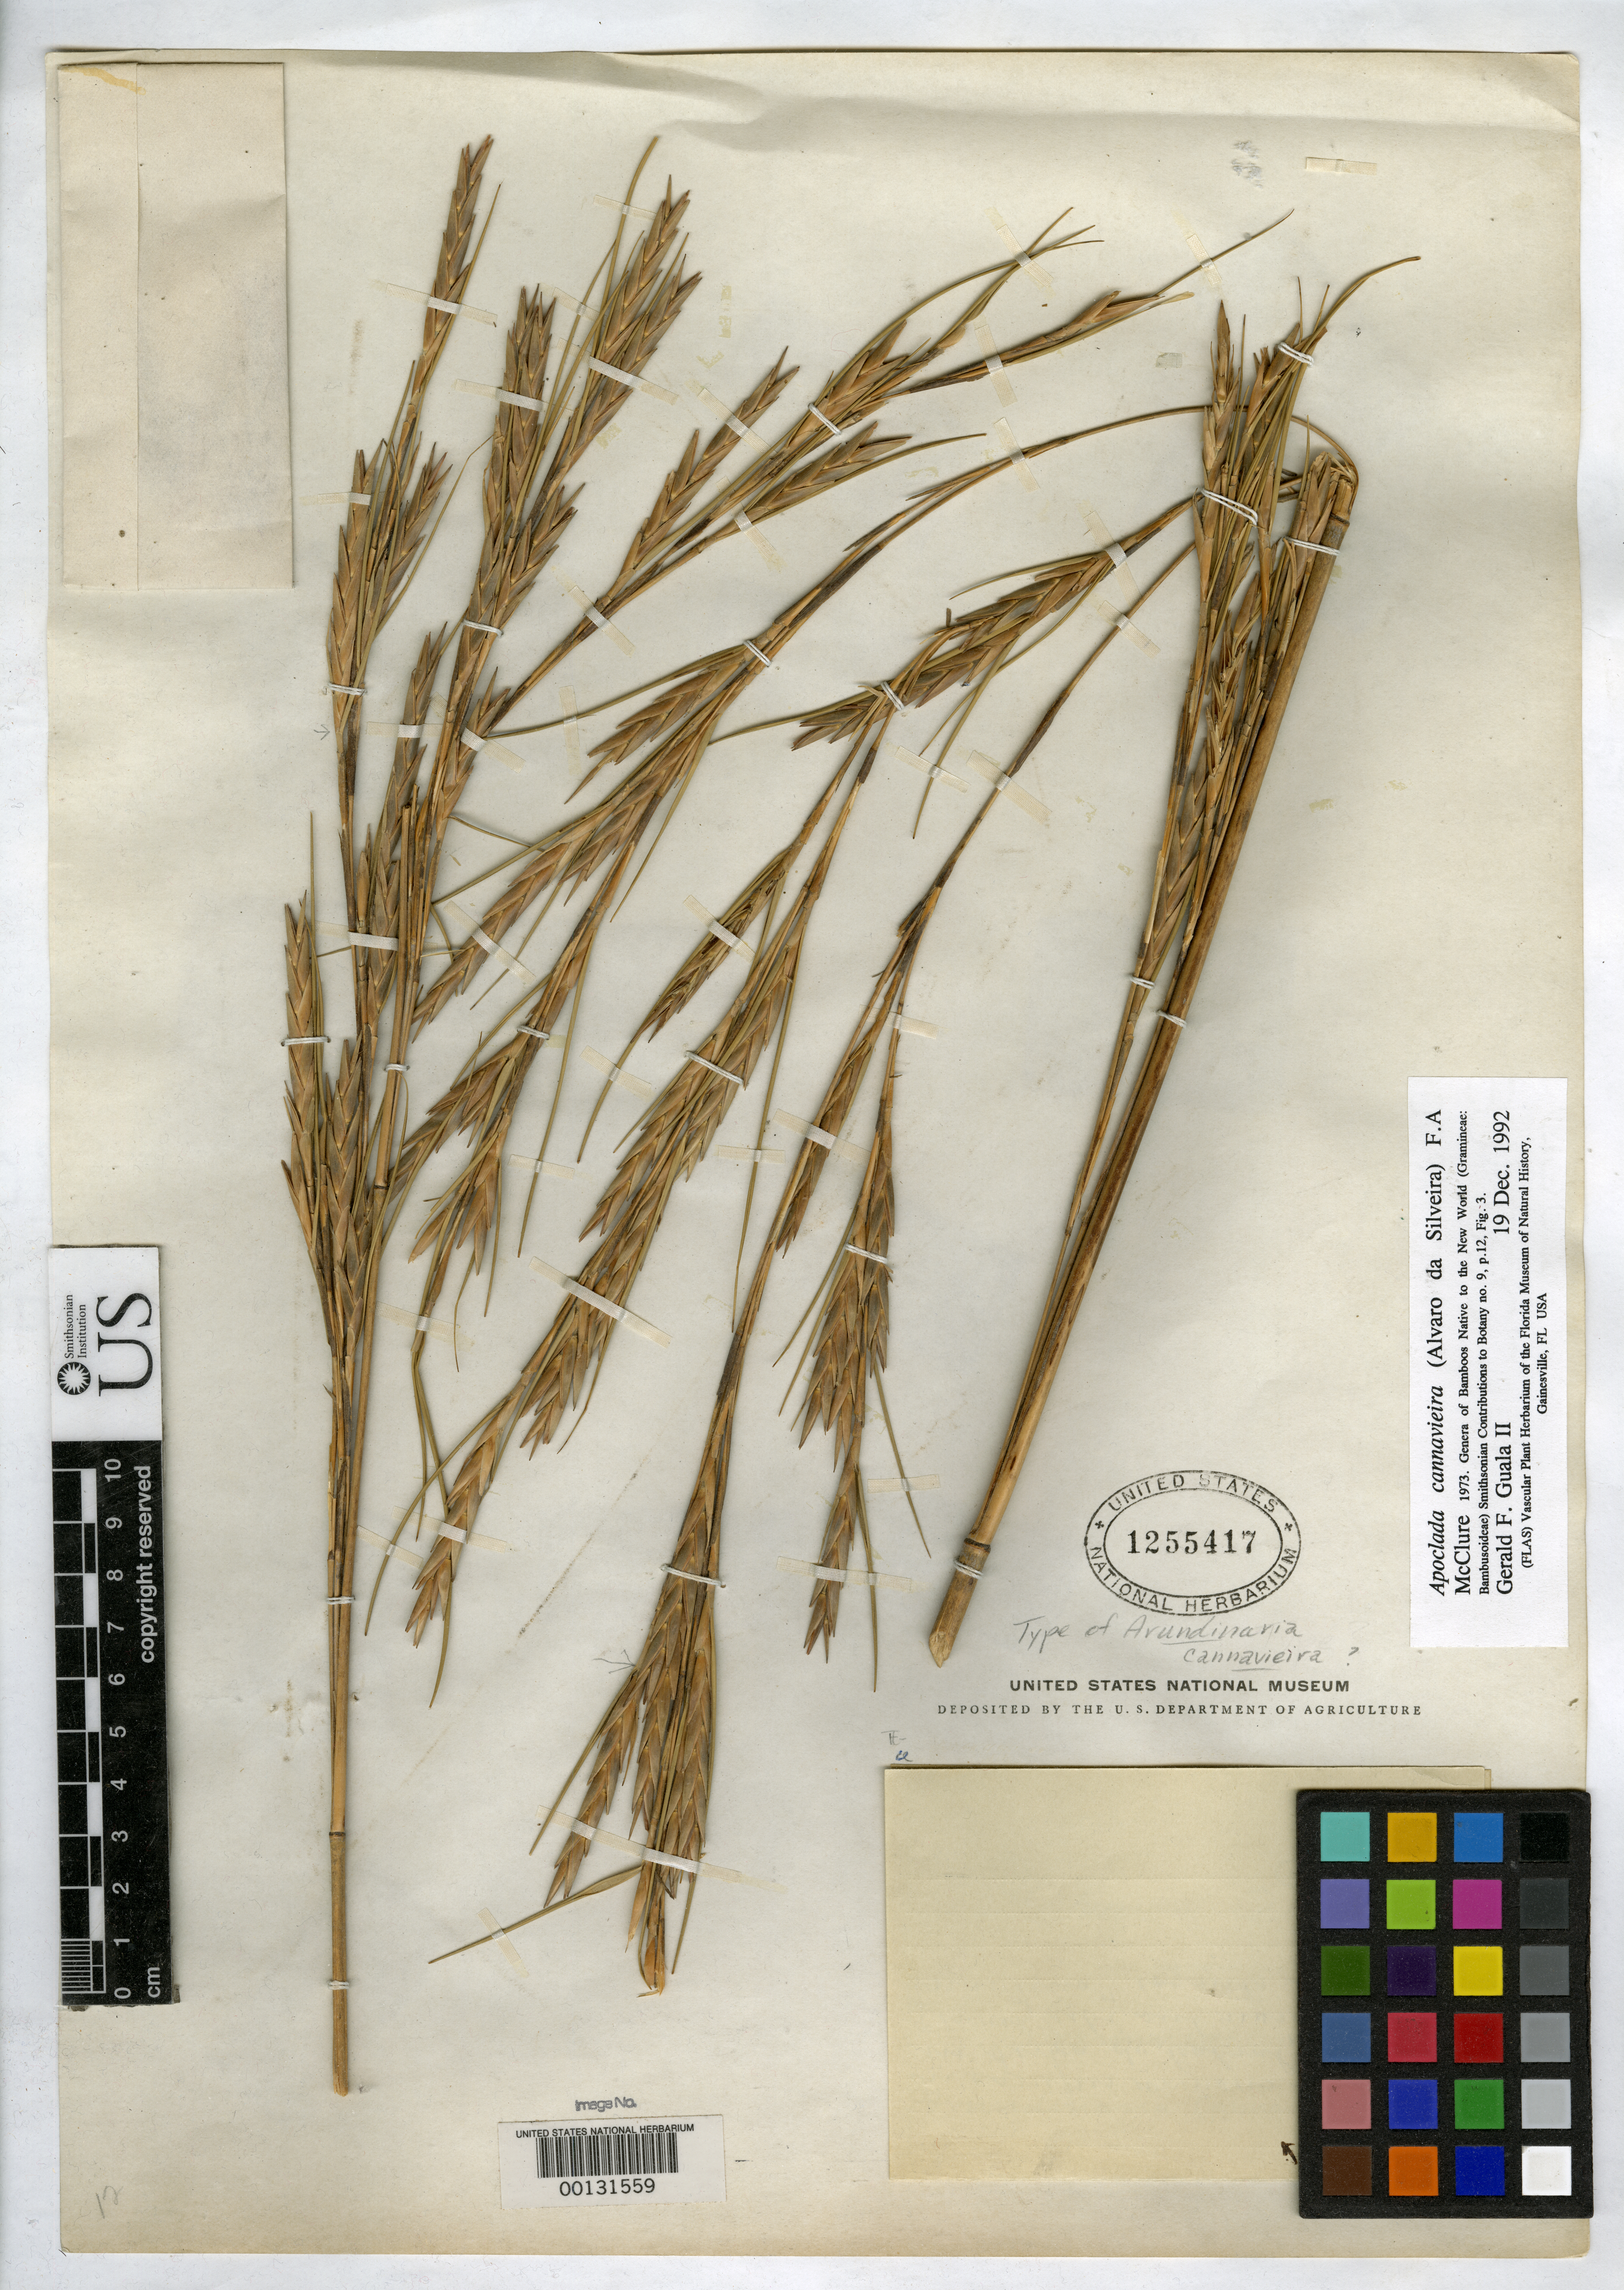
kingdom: Plantae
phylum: Tracheophyta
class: Liliopsida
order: Poales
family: Poaceae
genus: Arundinaria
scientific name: Arundinaria cannavieira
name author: Silveira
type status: Type Fragment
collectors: A. A. Silveira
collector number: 644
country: Brazil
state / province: Minas Gerais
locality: Serra do Cabral.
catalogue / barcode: US 1255417